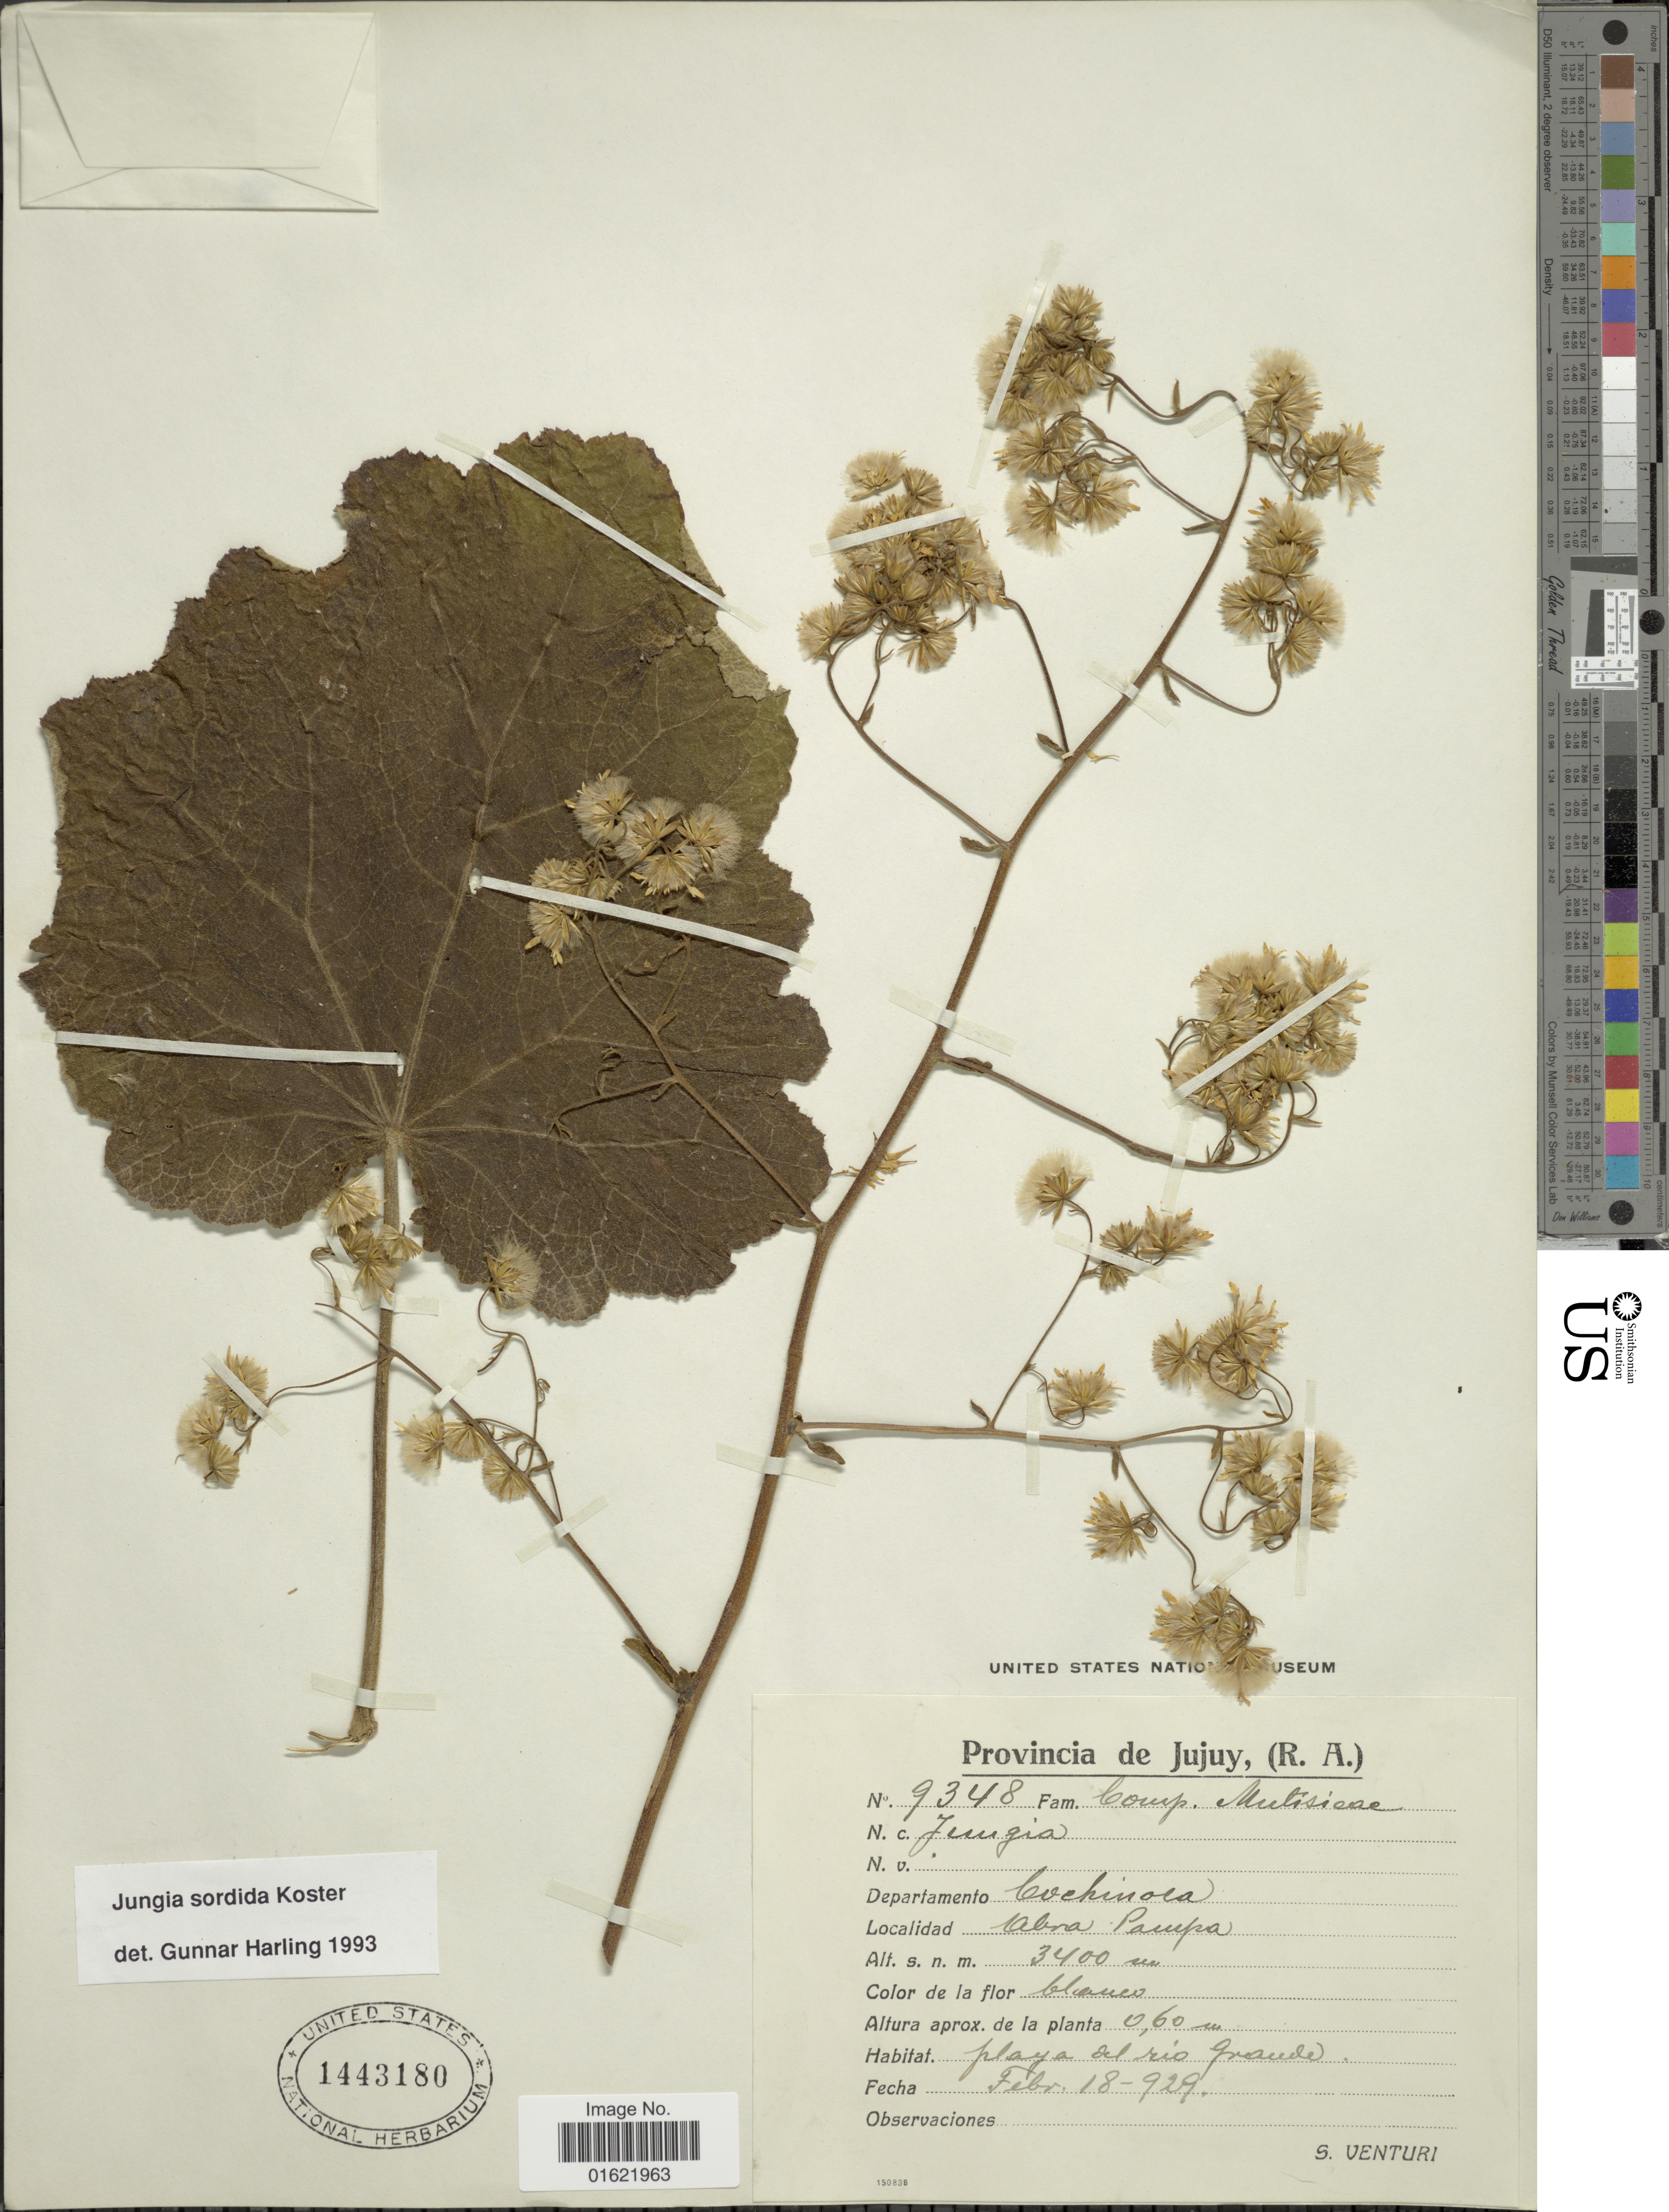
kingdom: Plantae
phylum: Tracheophyta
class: Magnoliopsida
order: Asterales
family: Asteraceae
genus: Jungia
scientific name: Jungia sordida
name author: J. Kost.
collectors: S. Venturi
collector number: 9348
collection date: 1929-02-18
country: Argentina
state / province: Jujuy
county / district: Cochinoca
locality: Abra Pampa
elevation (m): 3400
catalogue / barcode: US 1443180